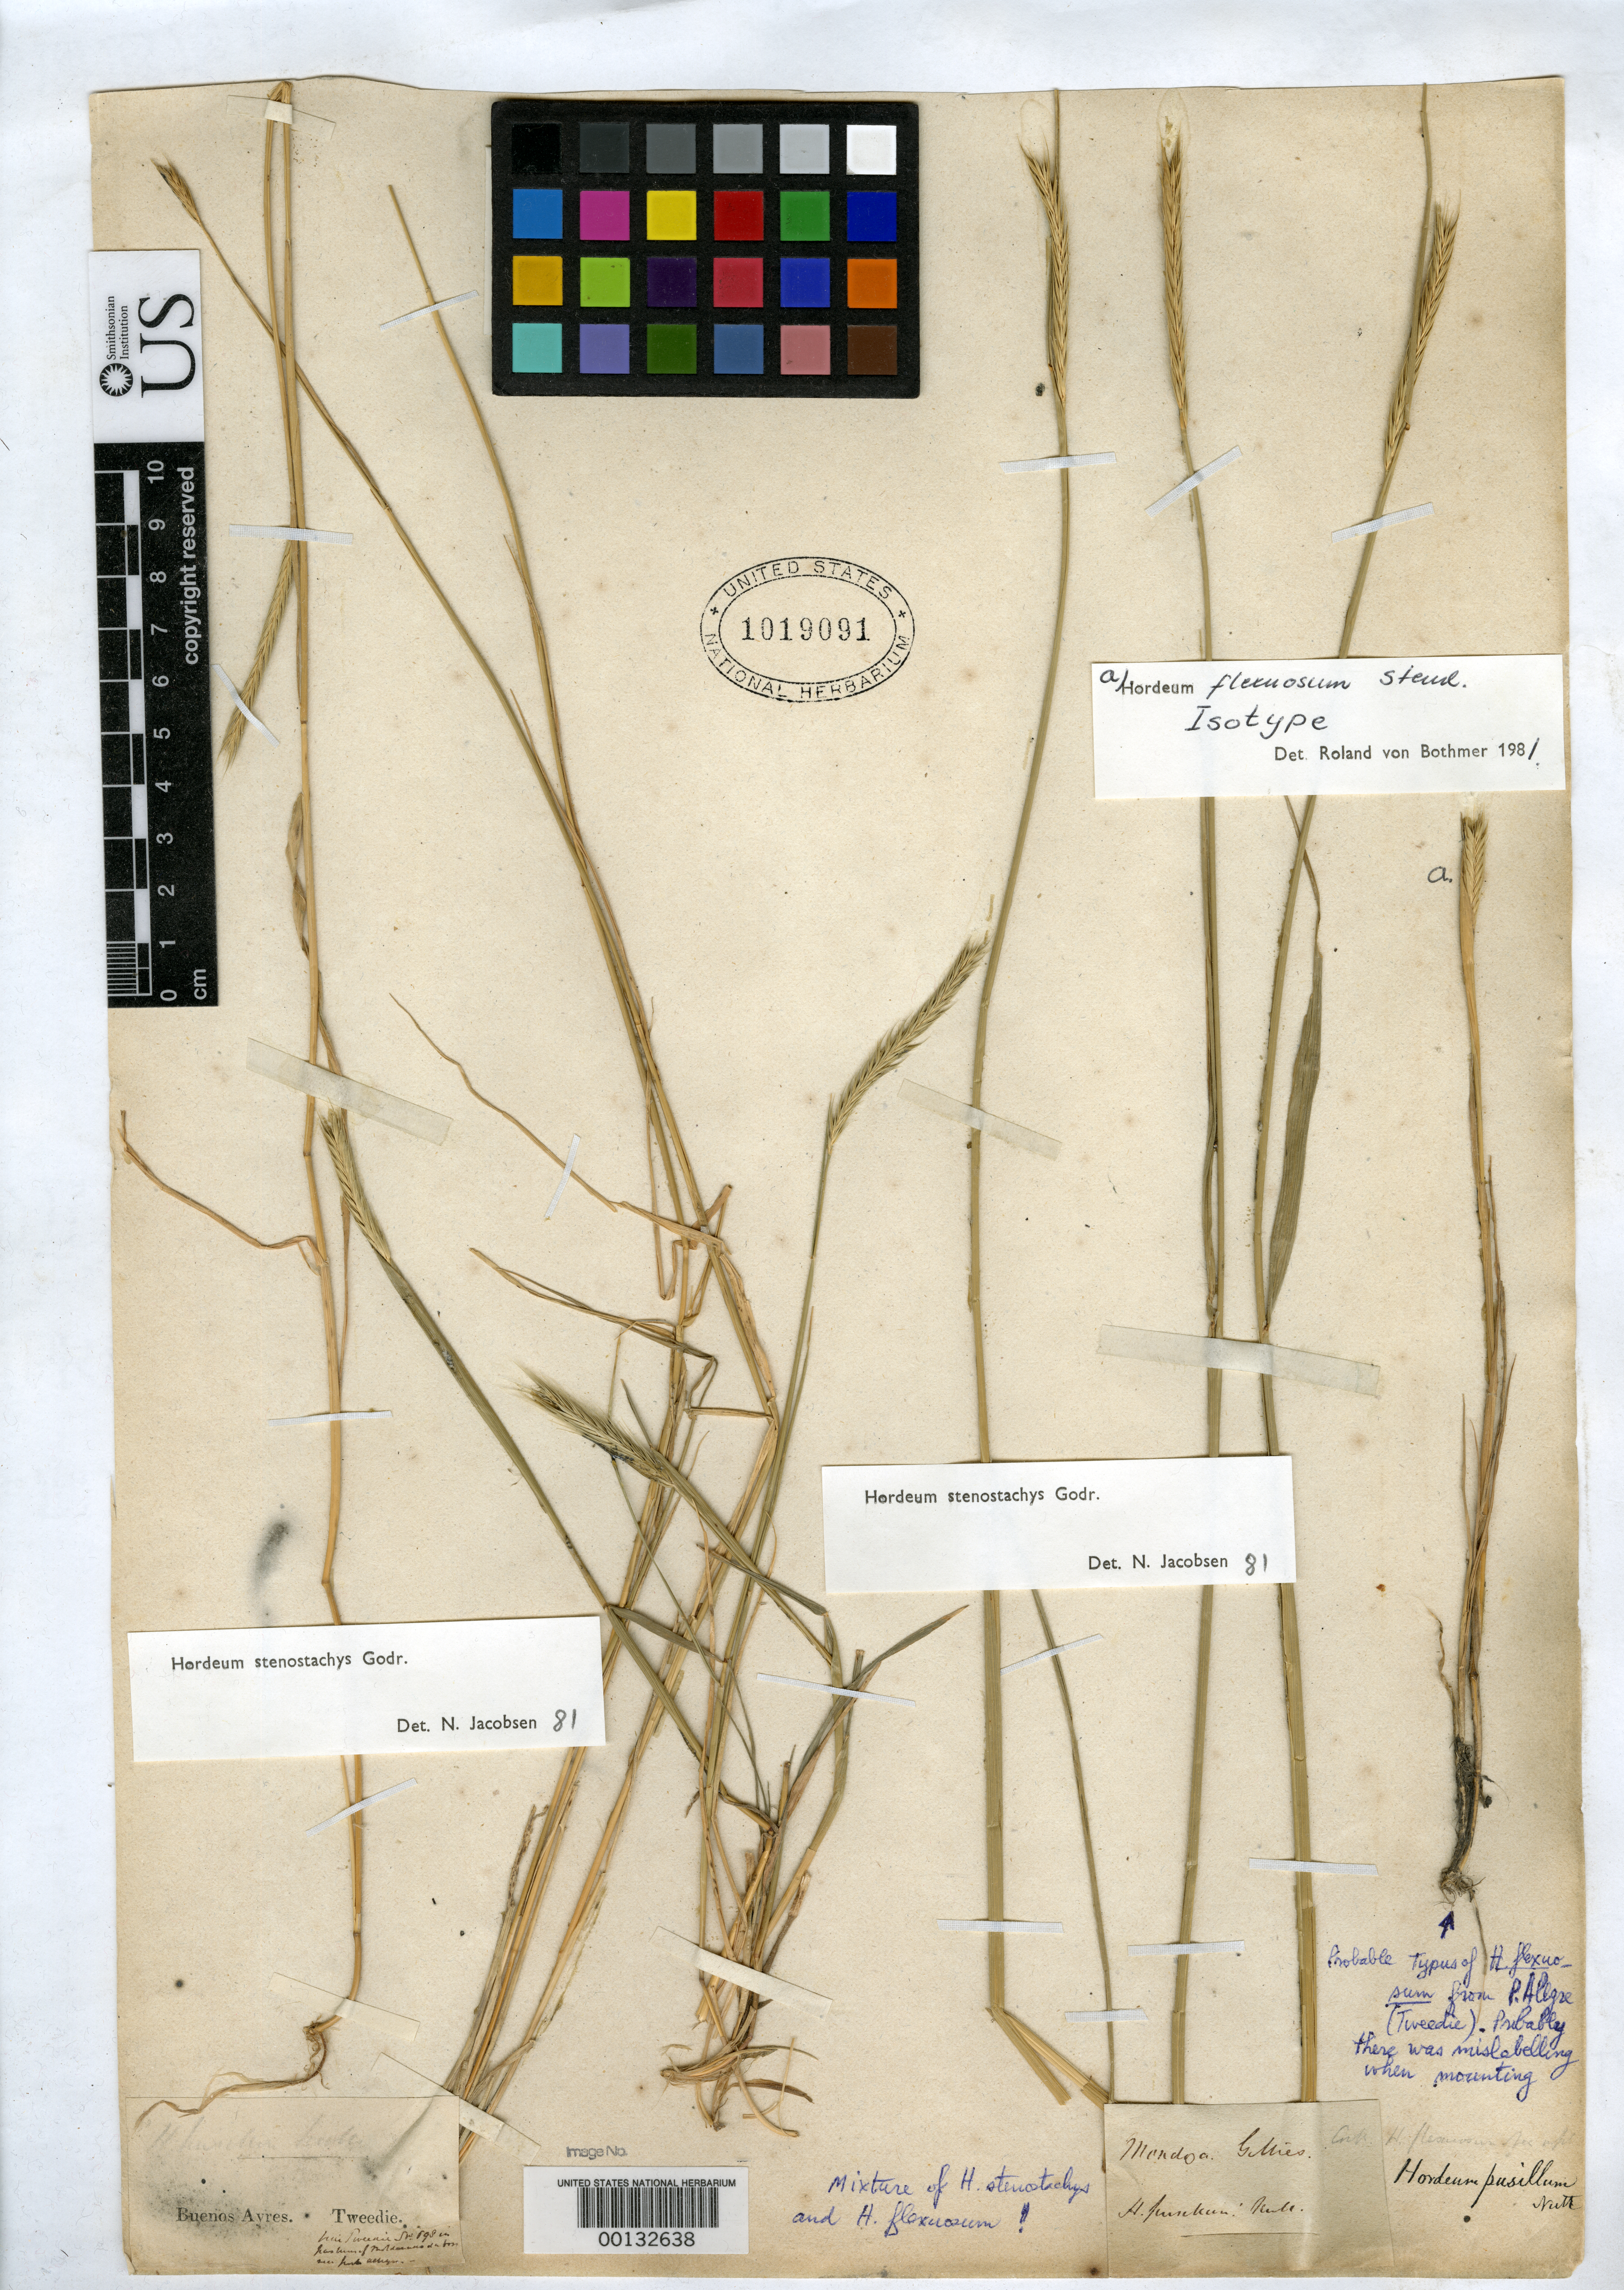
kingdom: Plantae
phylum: Tracheophyta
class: Liliopsida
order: Poales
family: Poaceae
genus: Hordeum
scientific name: Hordeum flexuosum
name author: Nees ex Steud.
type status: Possible Isotype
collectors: F. Tweedy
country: Argentina / Chile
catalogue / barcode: US 1019091